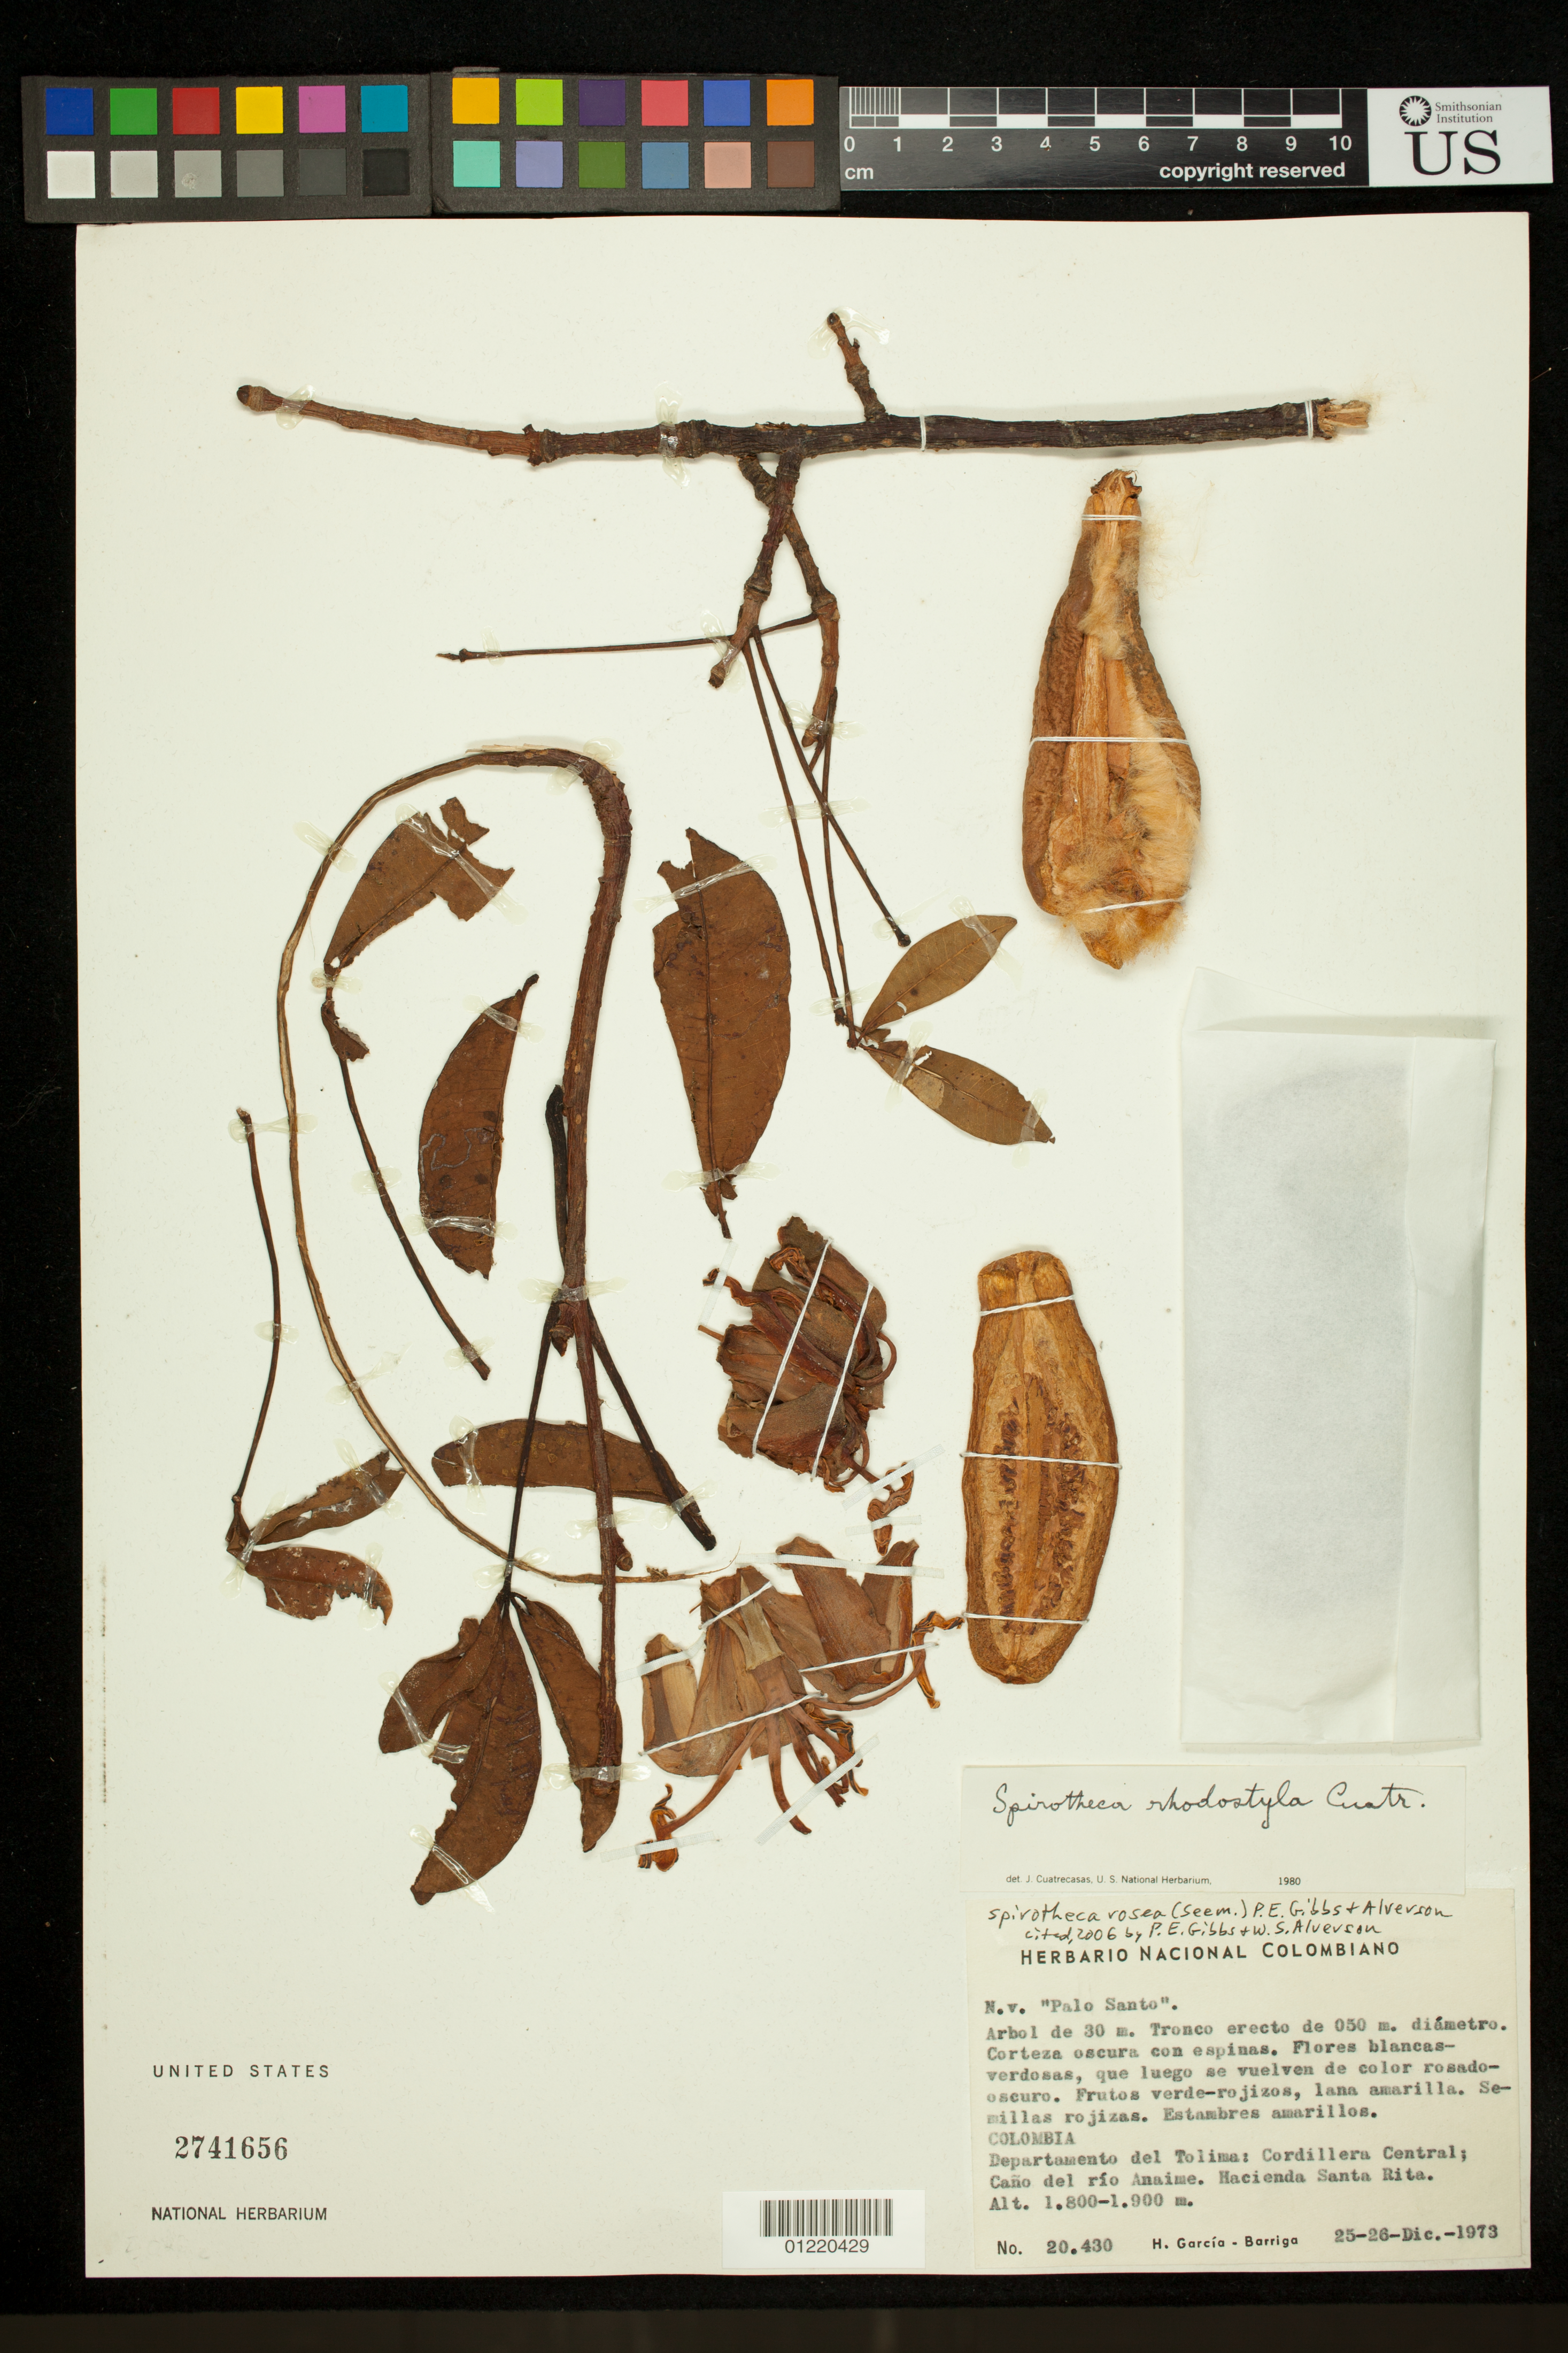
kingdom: Plantae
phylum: Tracheophyta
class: Magnoliopsida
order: Malvales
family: Malvaceae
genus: Spirotheca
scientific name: Spirotheca rosea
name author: (Cuatrec.) Gibbs & W.S. Alverson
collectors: H. García Barriga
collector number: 20430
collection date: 1973-12-25/1973-12-26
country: Colombia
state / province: Tolima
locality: Cordillera Central; Cano del rio Anaime. Hacienda Santa Rita.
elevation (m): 1800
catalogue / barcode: US 2741656